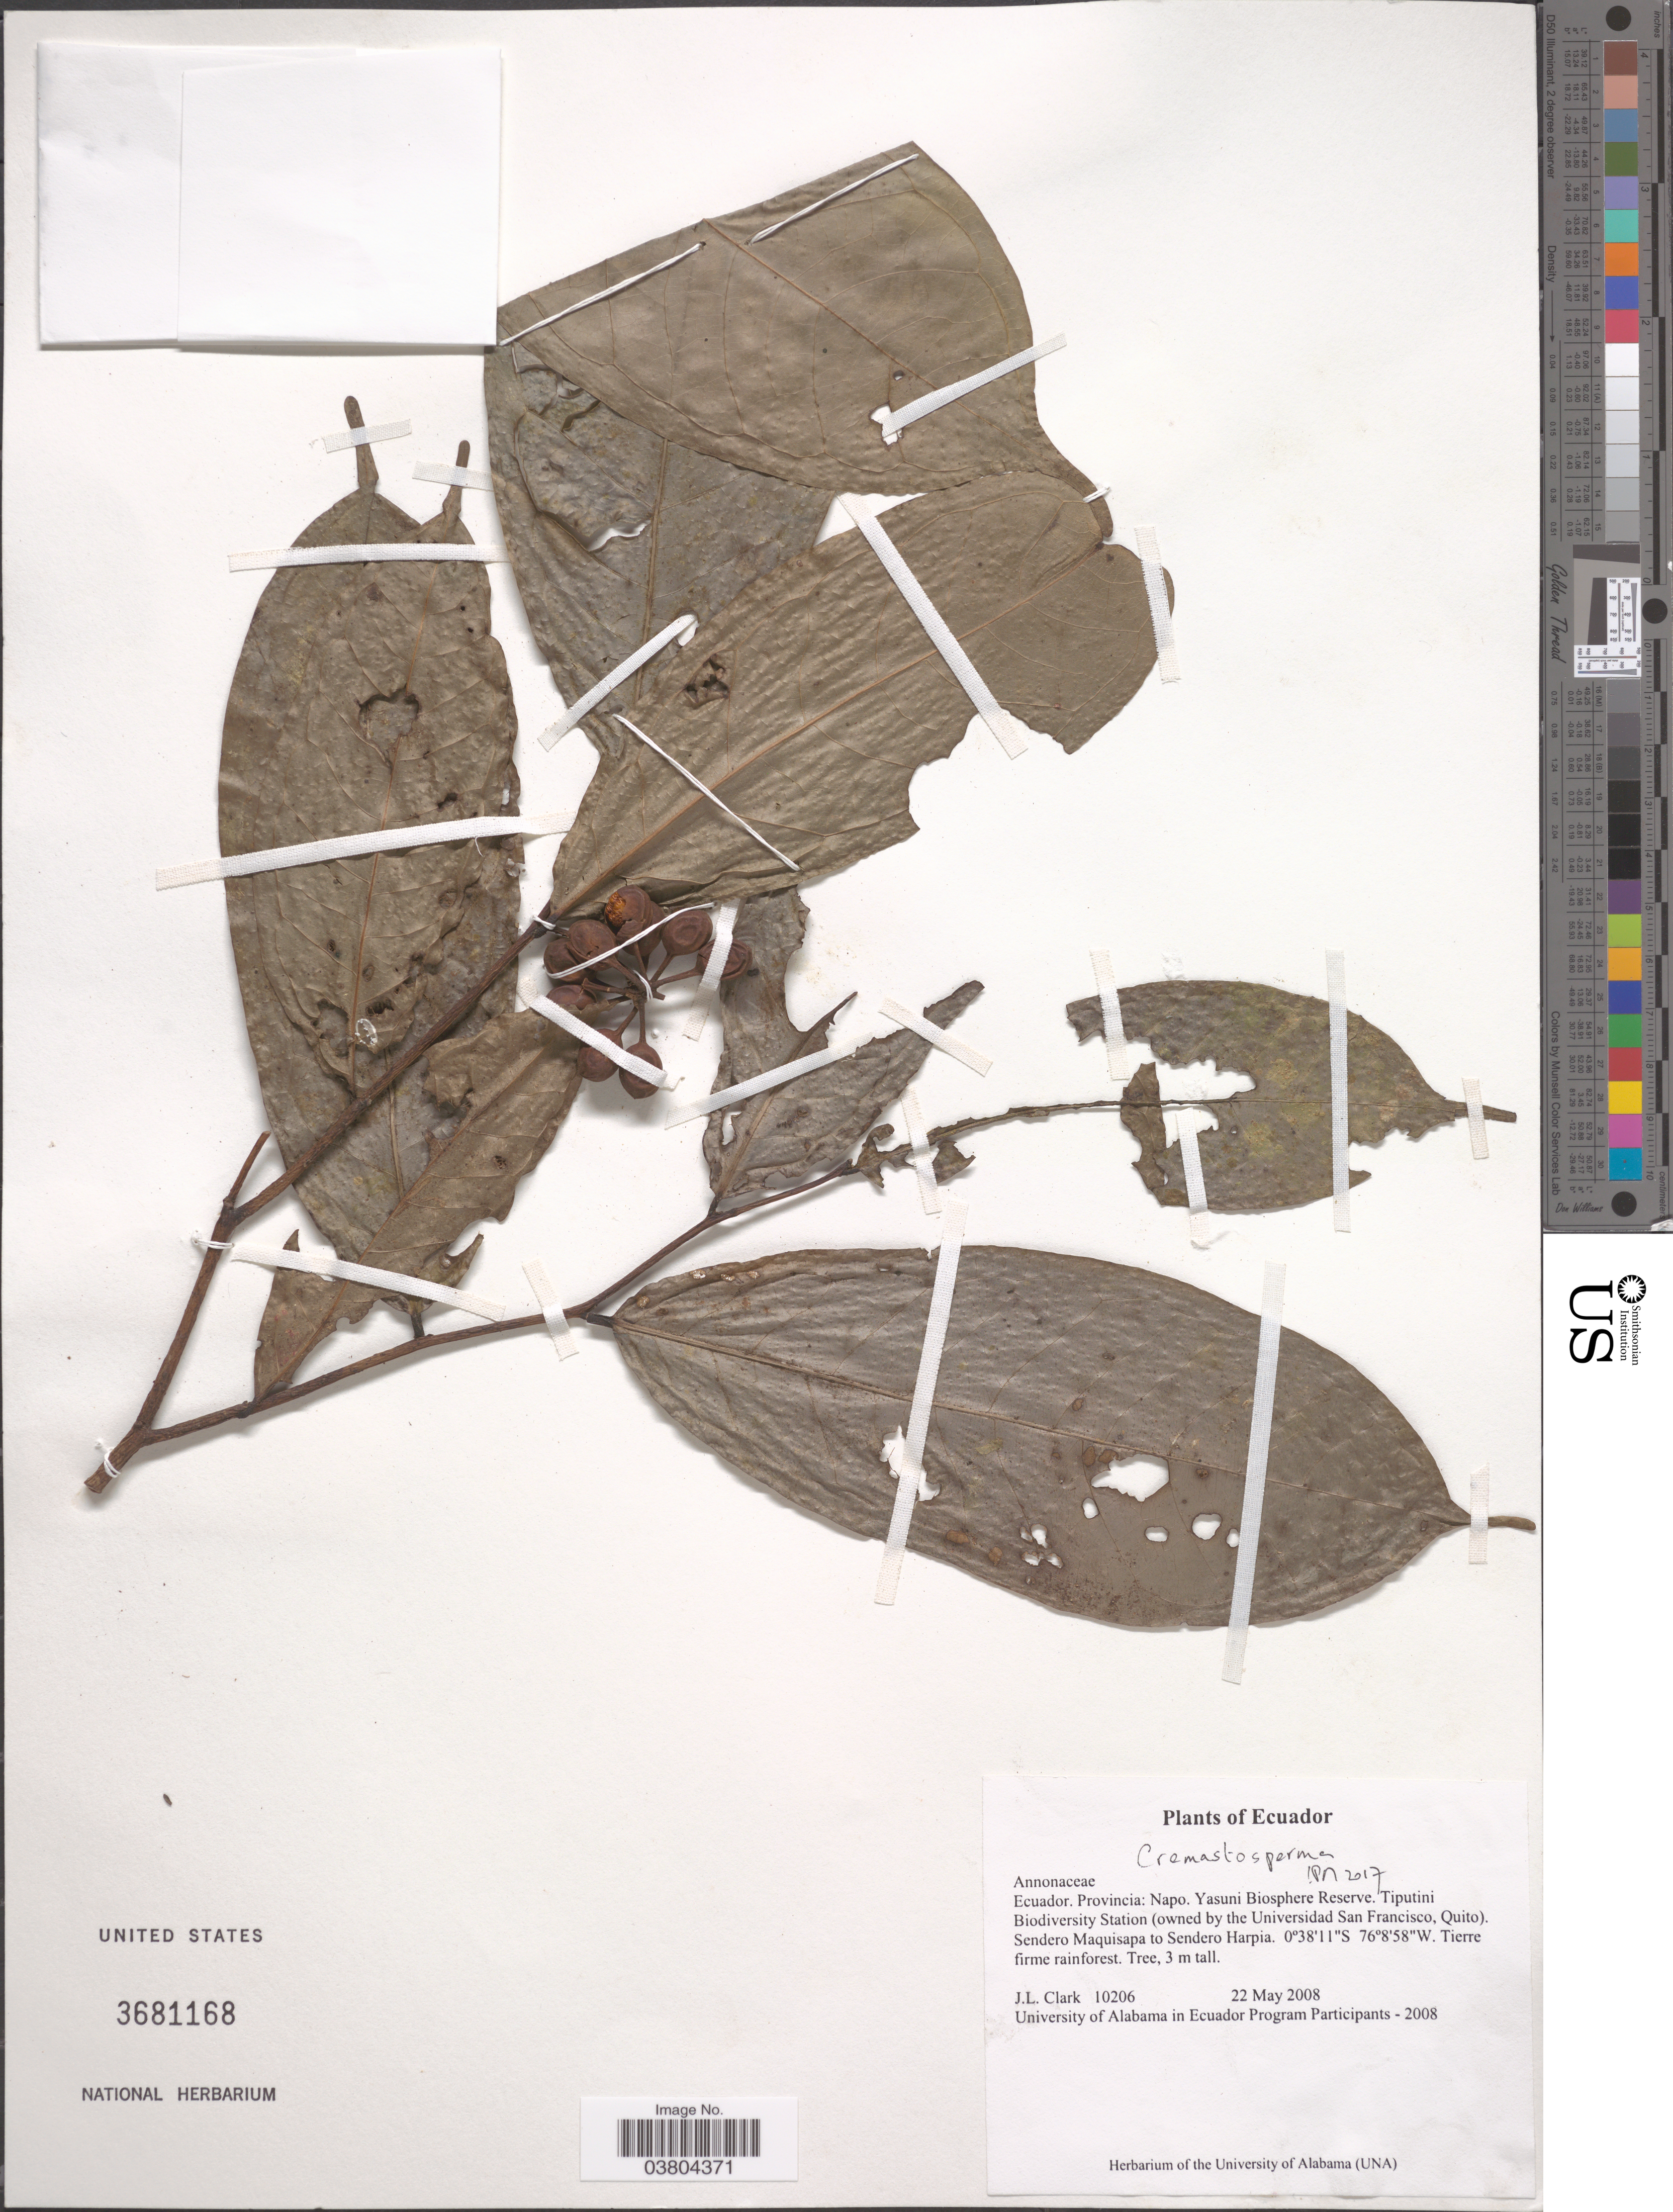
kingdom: Plantae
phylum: Tracheophyta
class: Magnoliopsida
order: Magnoliales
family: Annonaceae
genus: Cremastosperma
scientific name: Cremastosperma sp.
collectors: J. L. Clark & University of Alabama in Ecuador Program participants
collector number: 10206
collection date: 2008-05-22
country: Ecuador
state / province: Napo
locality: Yasuni Biosphere Reserve. Tiputini Biodiversity Station (owned by the Universidad San Francisco, Quito). Sendero Maquisapa to Sendero Harpia.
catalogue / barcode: US 3681168